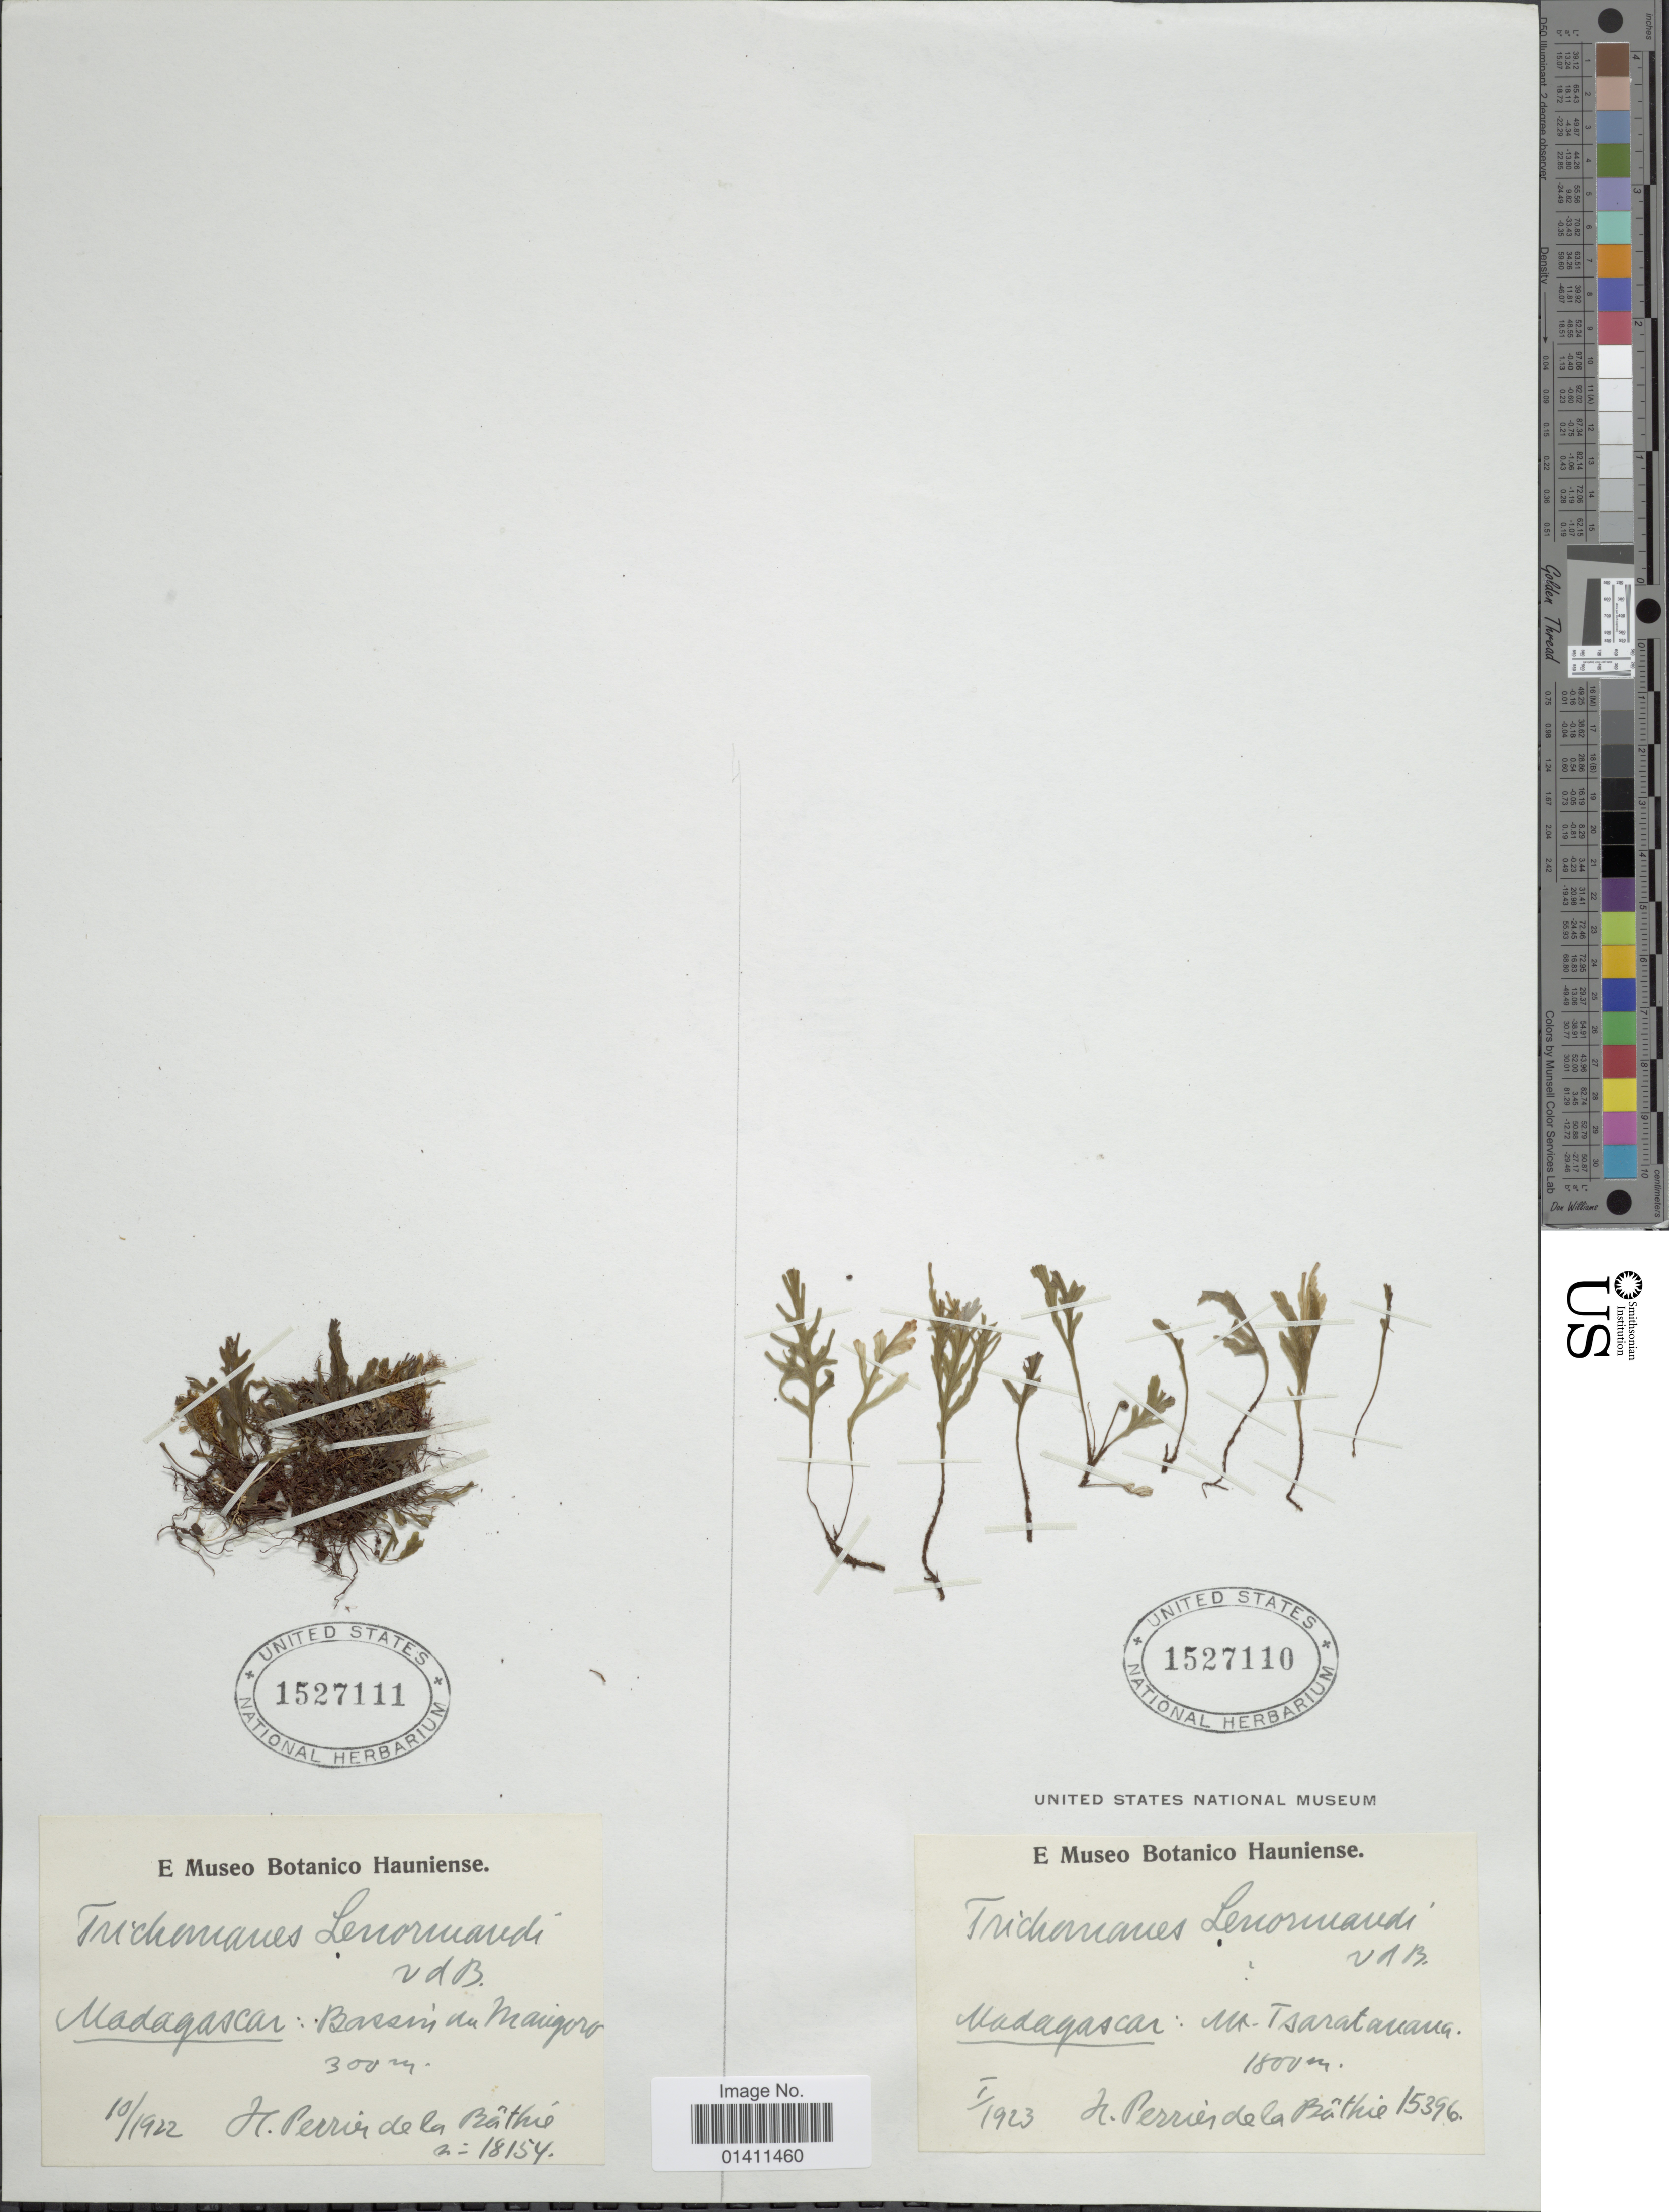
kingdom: Plantae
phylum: Tracheophyta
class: Polypodiopsida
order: Hymenophyllales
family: Hymenophyllaceae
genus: Didymoglossum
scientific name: Didymoglossum lenormandii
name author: (Bosch) Ebihara & Dubuisson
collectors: H. Perrier de la Bâthie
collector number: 18154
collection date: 1922-10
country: Madagascar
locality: Bassin du Mangoro.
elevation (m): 300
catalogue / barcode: US 1527111